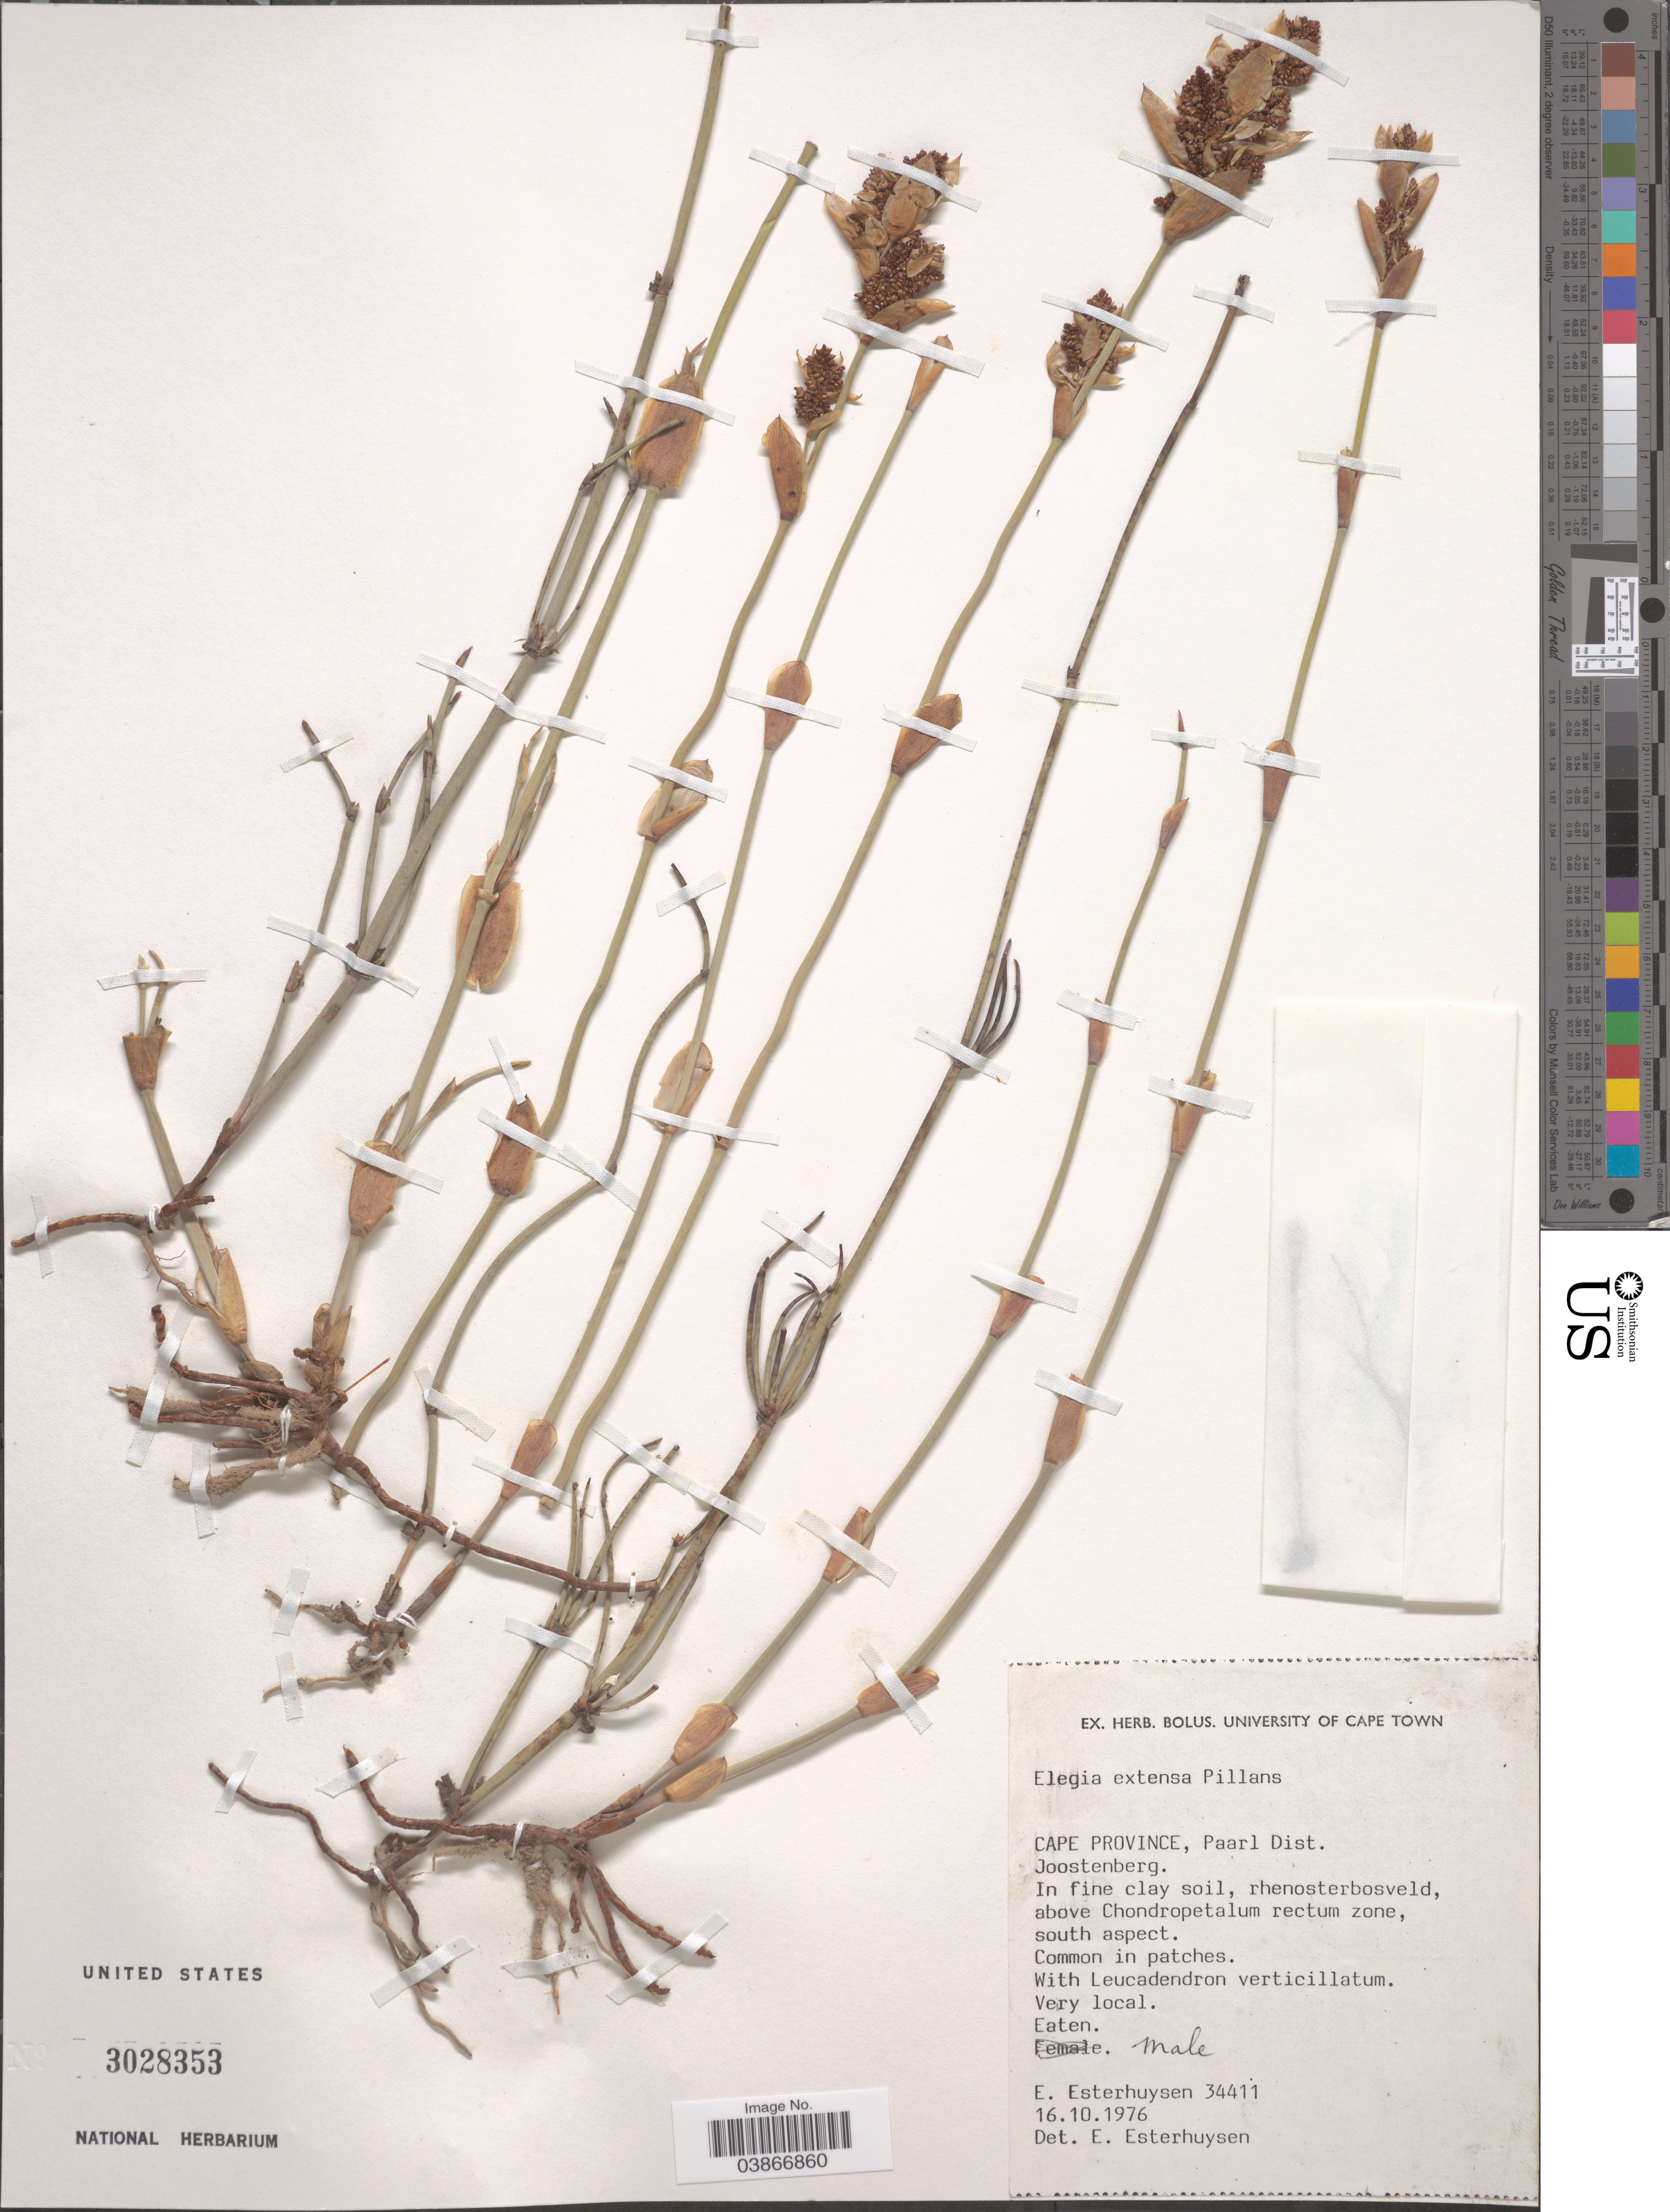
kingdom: Plantae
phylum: Tracheophyta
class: Liliopsida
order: Poales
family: Restionaceae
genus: Elegia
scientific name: Elegia extensa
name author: Pillans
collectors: E. E. Esterhuysen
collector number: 34411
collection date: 1976-10-16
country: South Africa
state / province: Western Cape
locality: Paarl Dist. Joostenberg. Rhenosterbosveld, above Chondropetalum rectum zone, south aspect.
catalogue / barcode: US 3028353